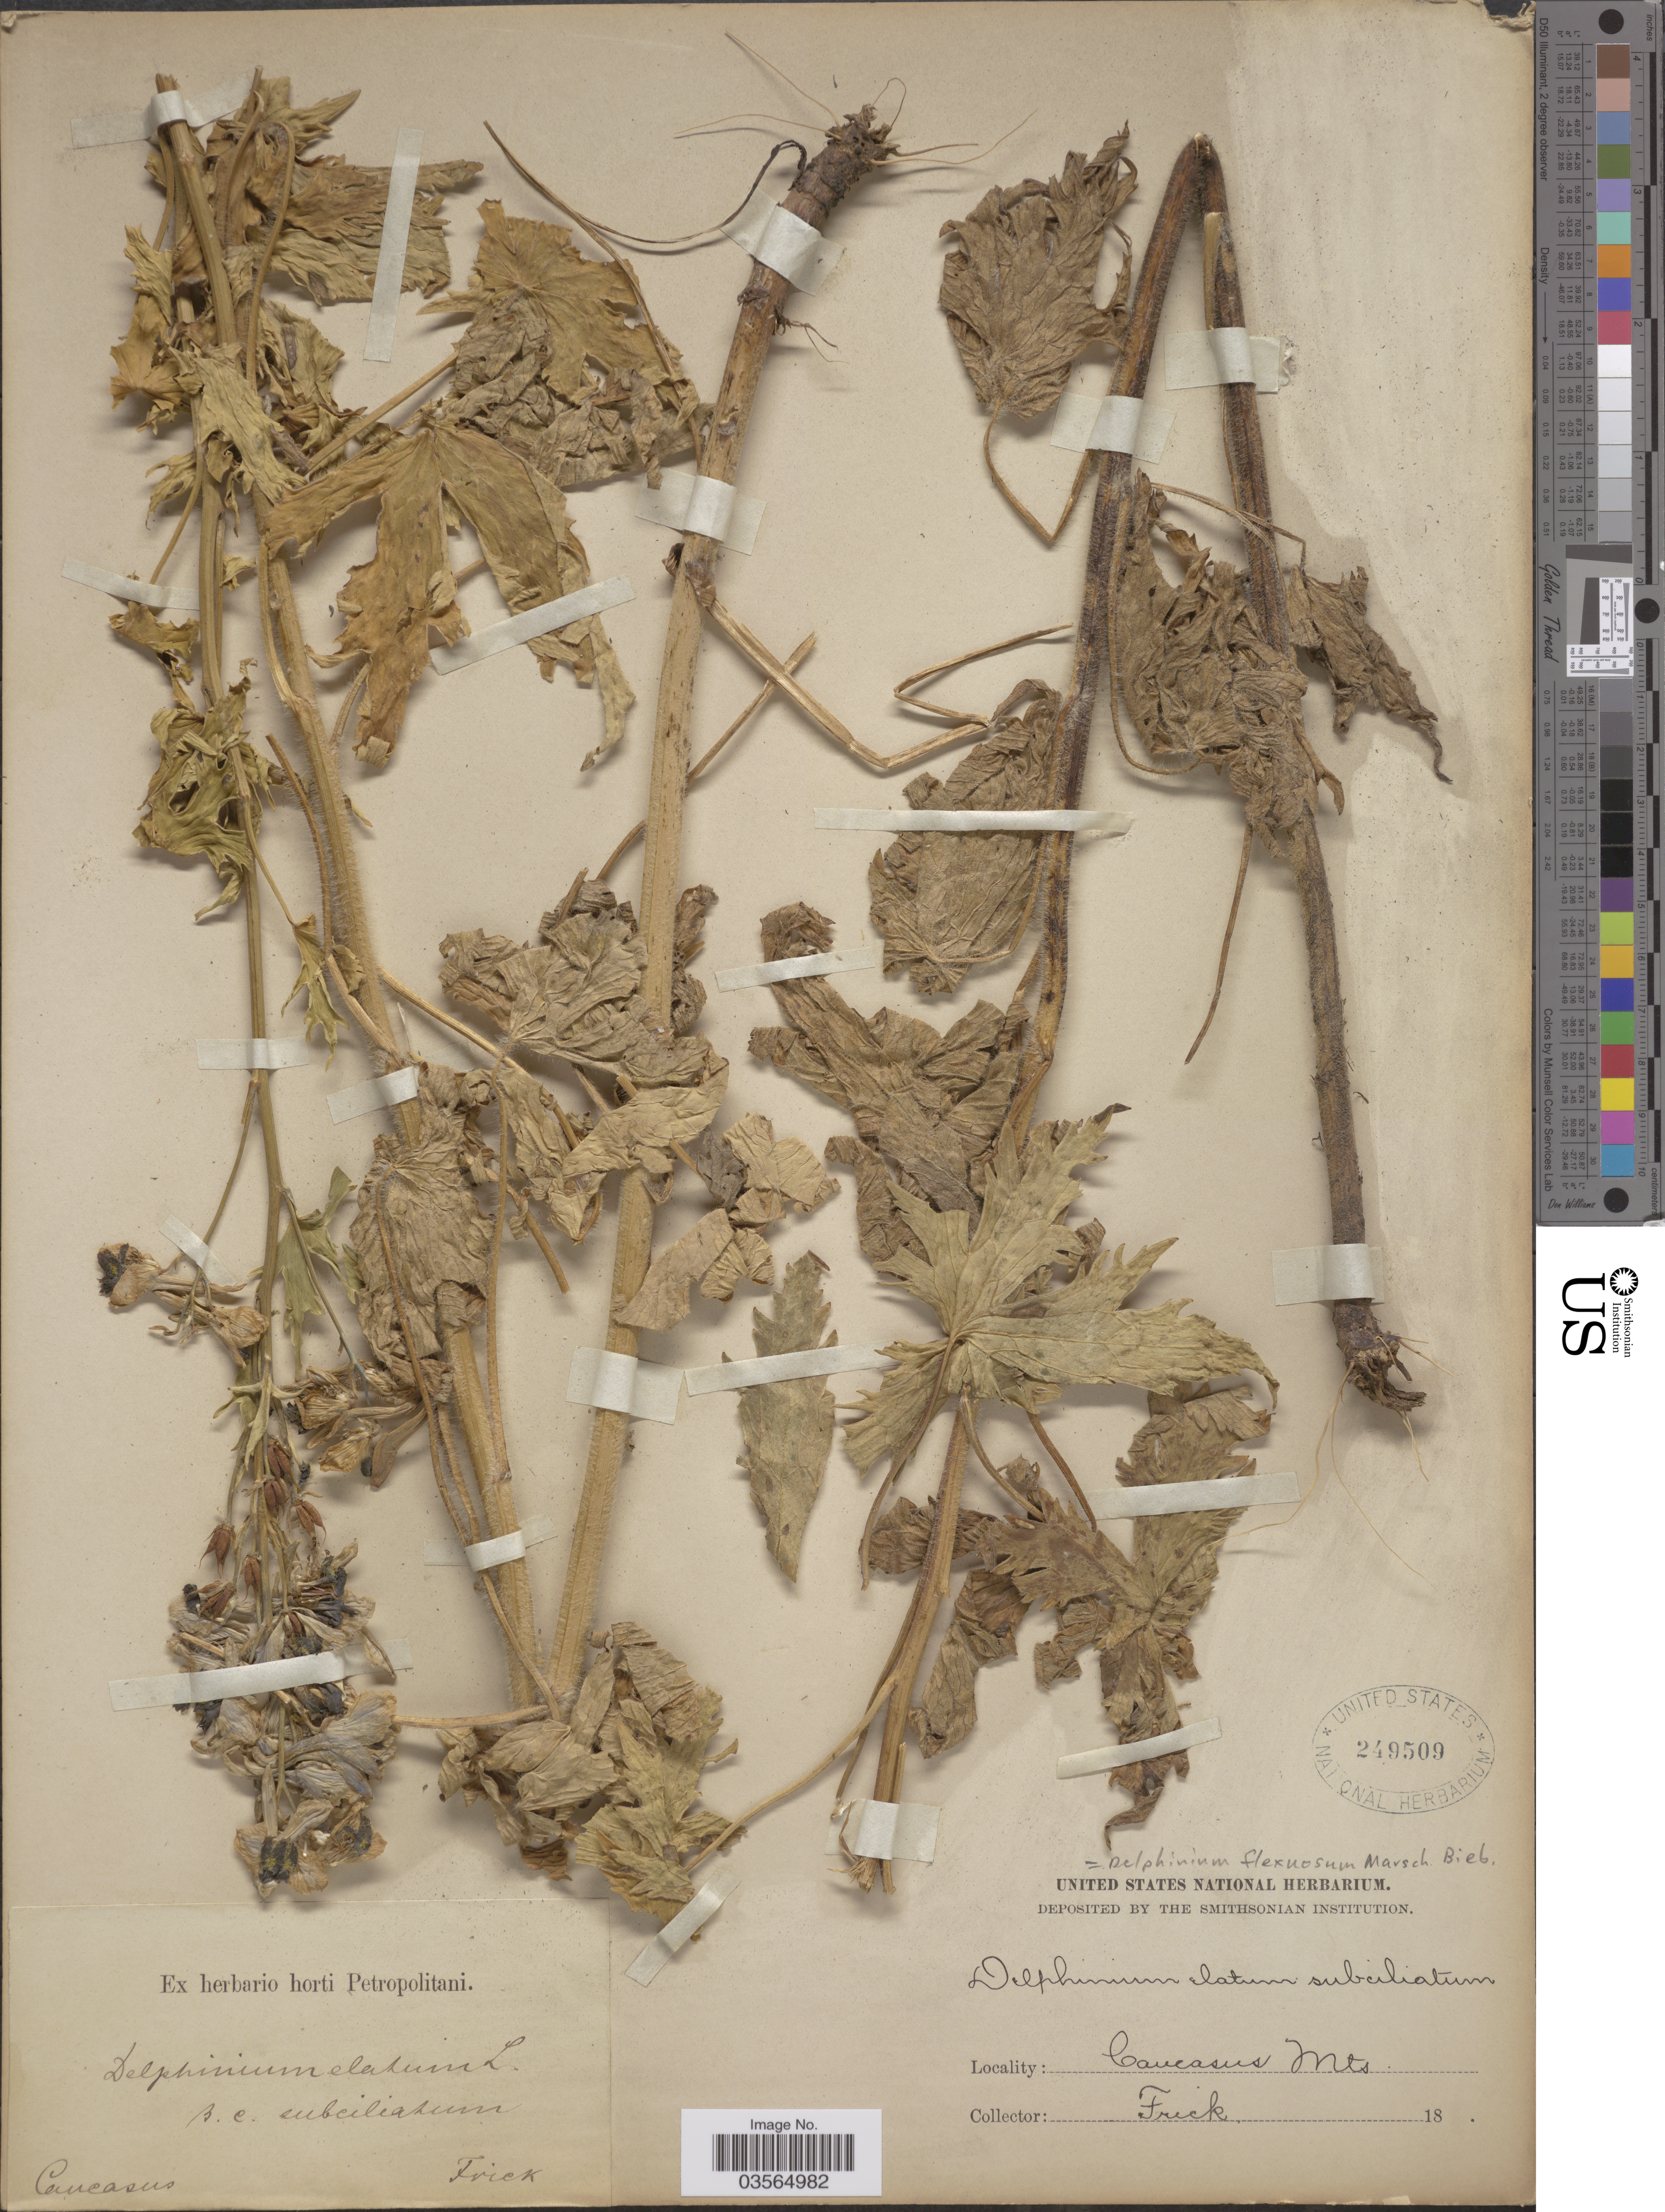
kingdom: Plantae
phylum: Tracheophyta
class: Magnoliopsida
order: Ranunculales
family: Ranunculaceae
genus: Delphinium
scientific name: Delphinium flexuosum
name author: M. Bieb.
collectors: Frick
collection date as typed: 18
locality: Caucasus Mts. Caucasus.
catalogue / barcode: US 249509